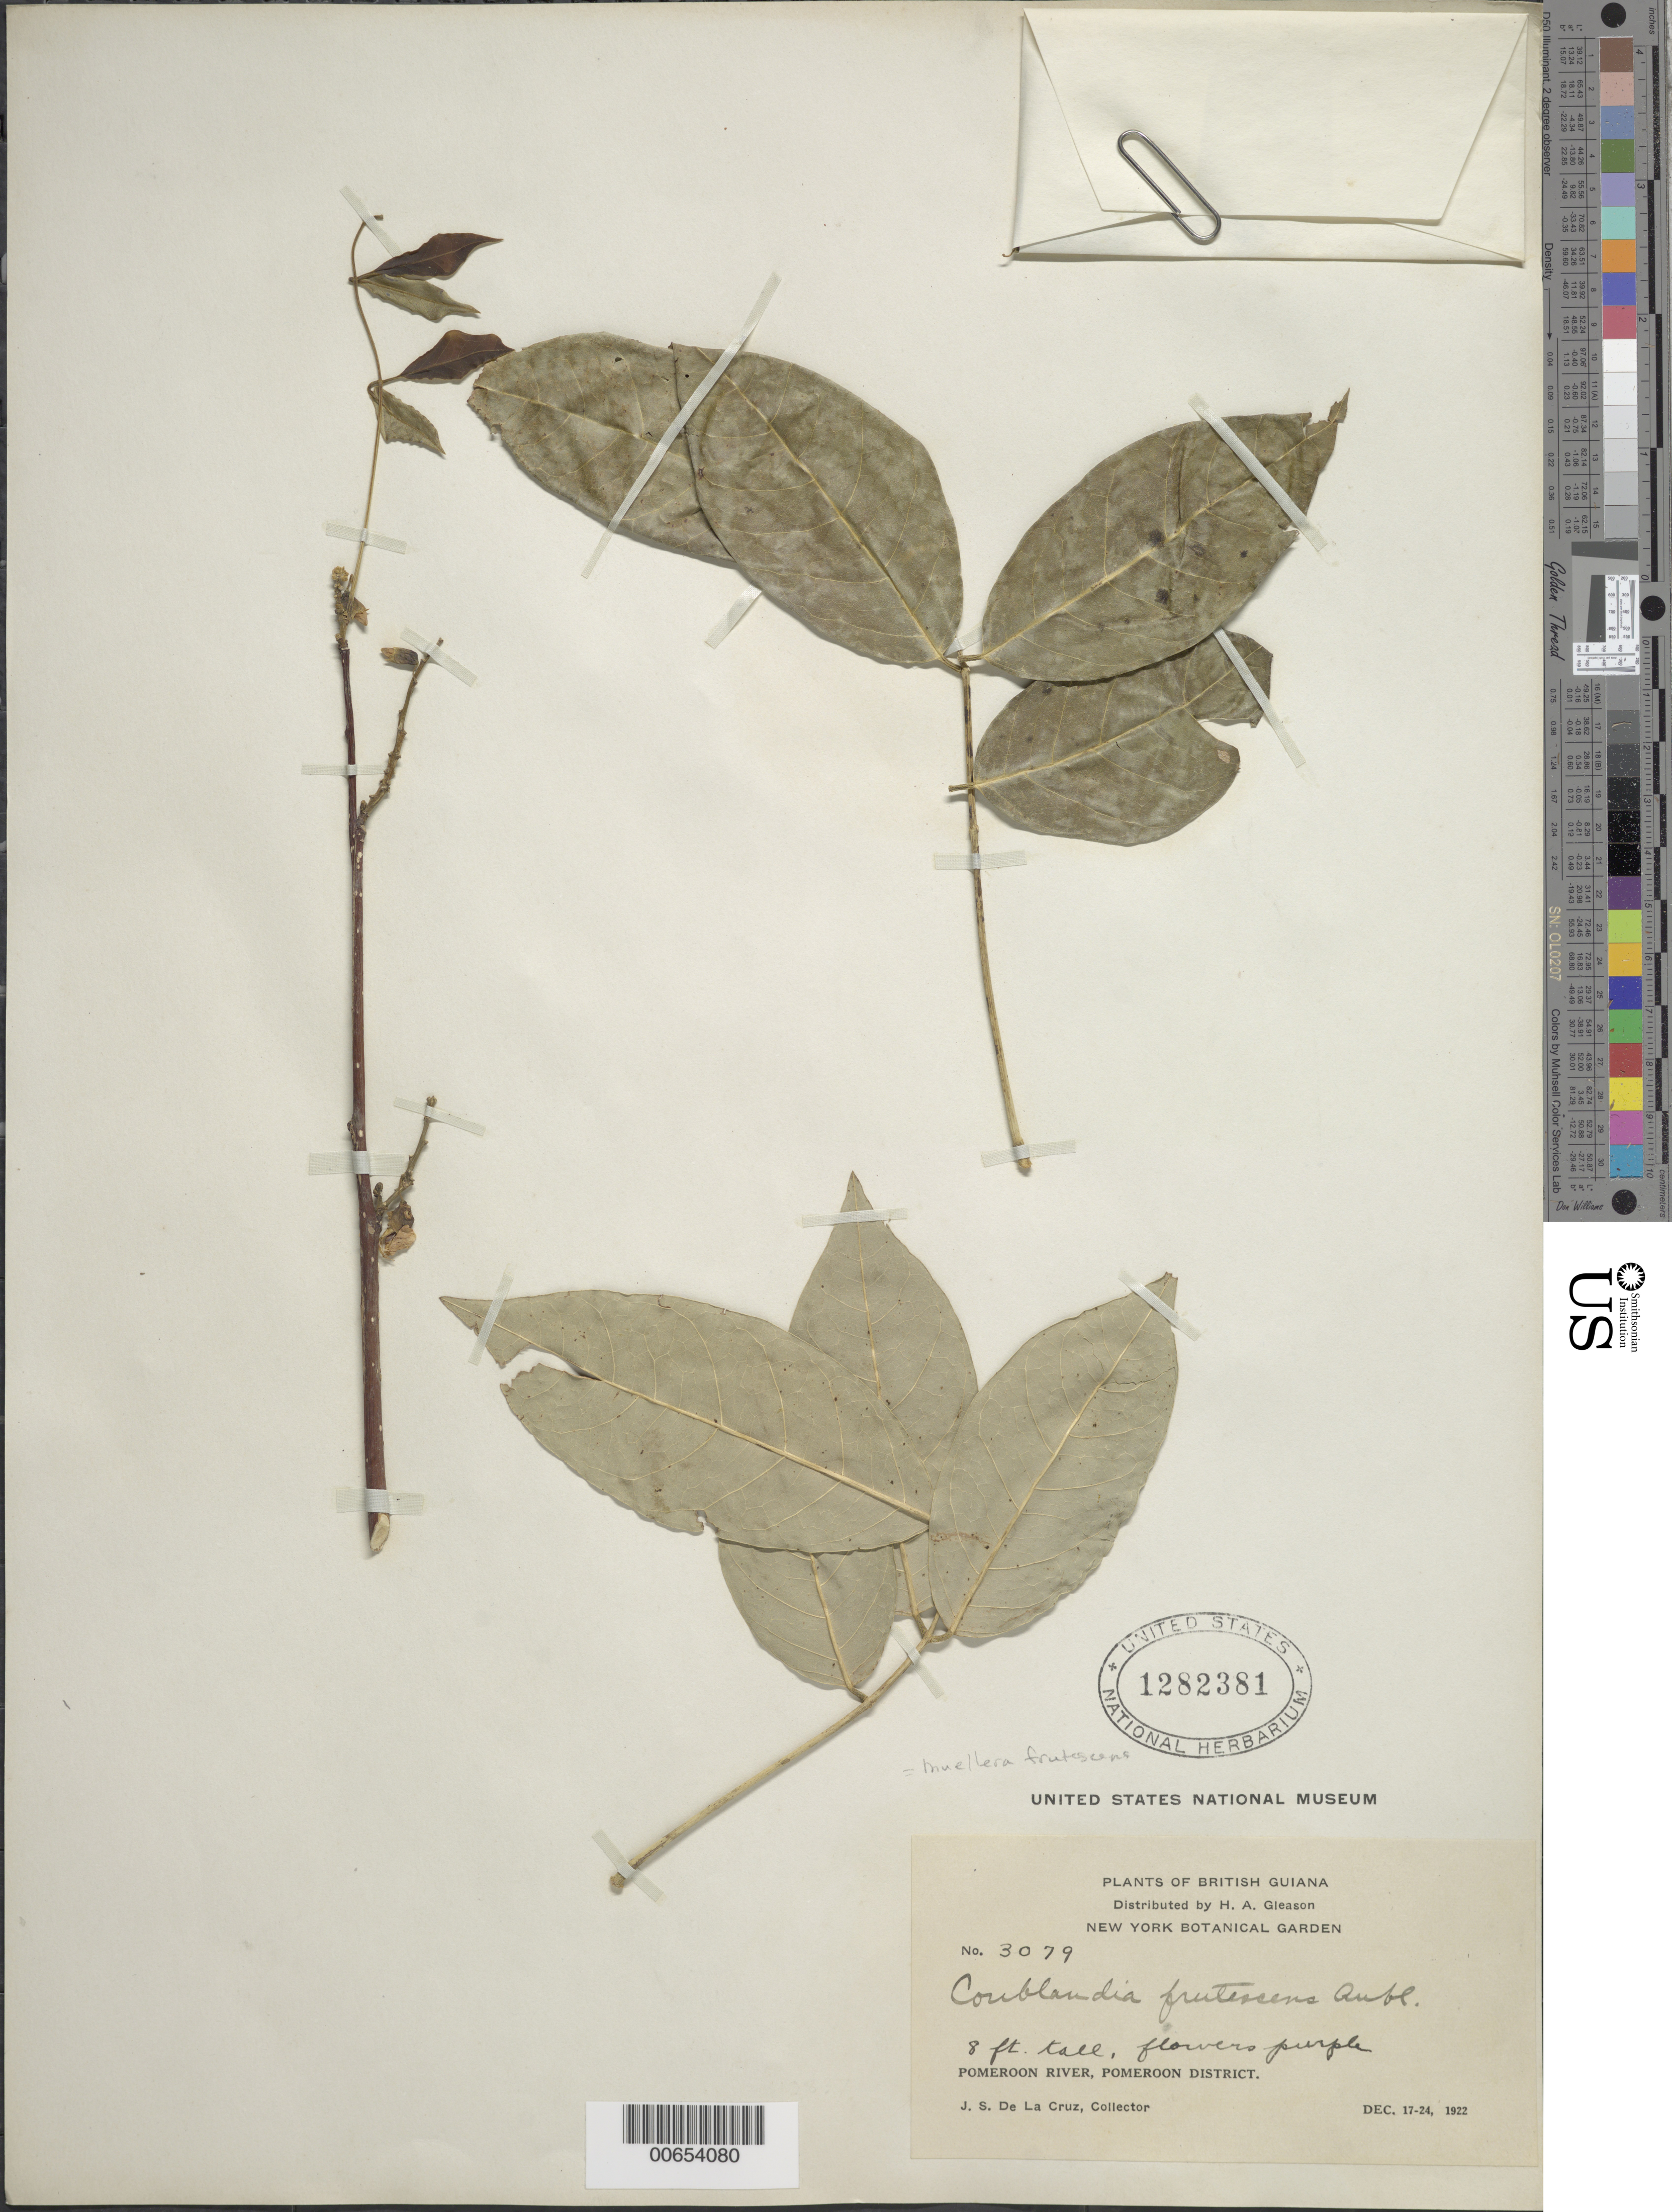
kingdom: Plantae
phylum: Tracheophyta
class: Magnoliopsida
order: Fabales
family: Fabaceae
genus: Muellera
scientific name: Muellera frutescens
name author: (Aubl.) Standl.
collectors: J. S. de la Cruz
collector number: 3079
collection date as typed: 17-Dec-22 to 24-Dec-22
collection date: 1922-12-17/1922-12-24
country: Guyana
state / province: Pomeroon-Supenaam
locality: Pomeroon R.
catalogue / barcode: US 1282381